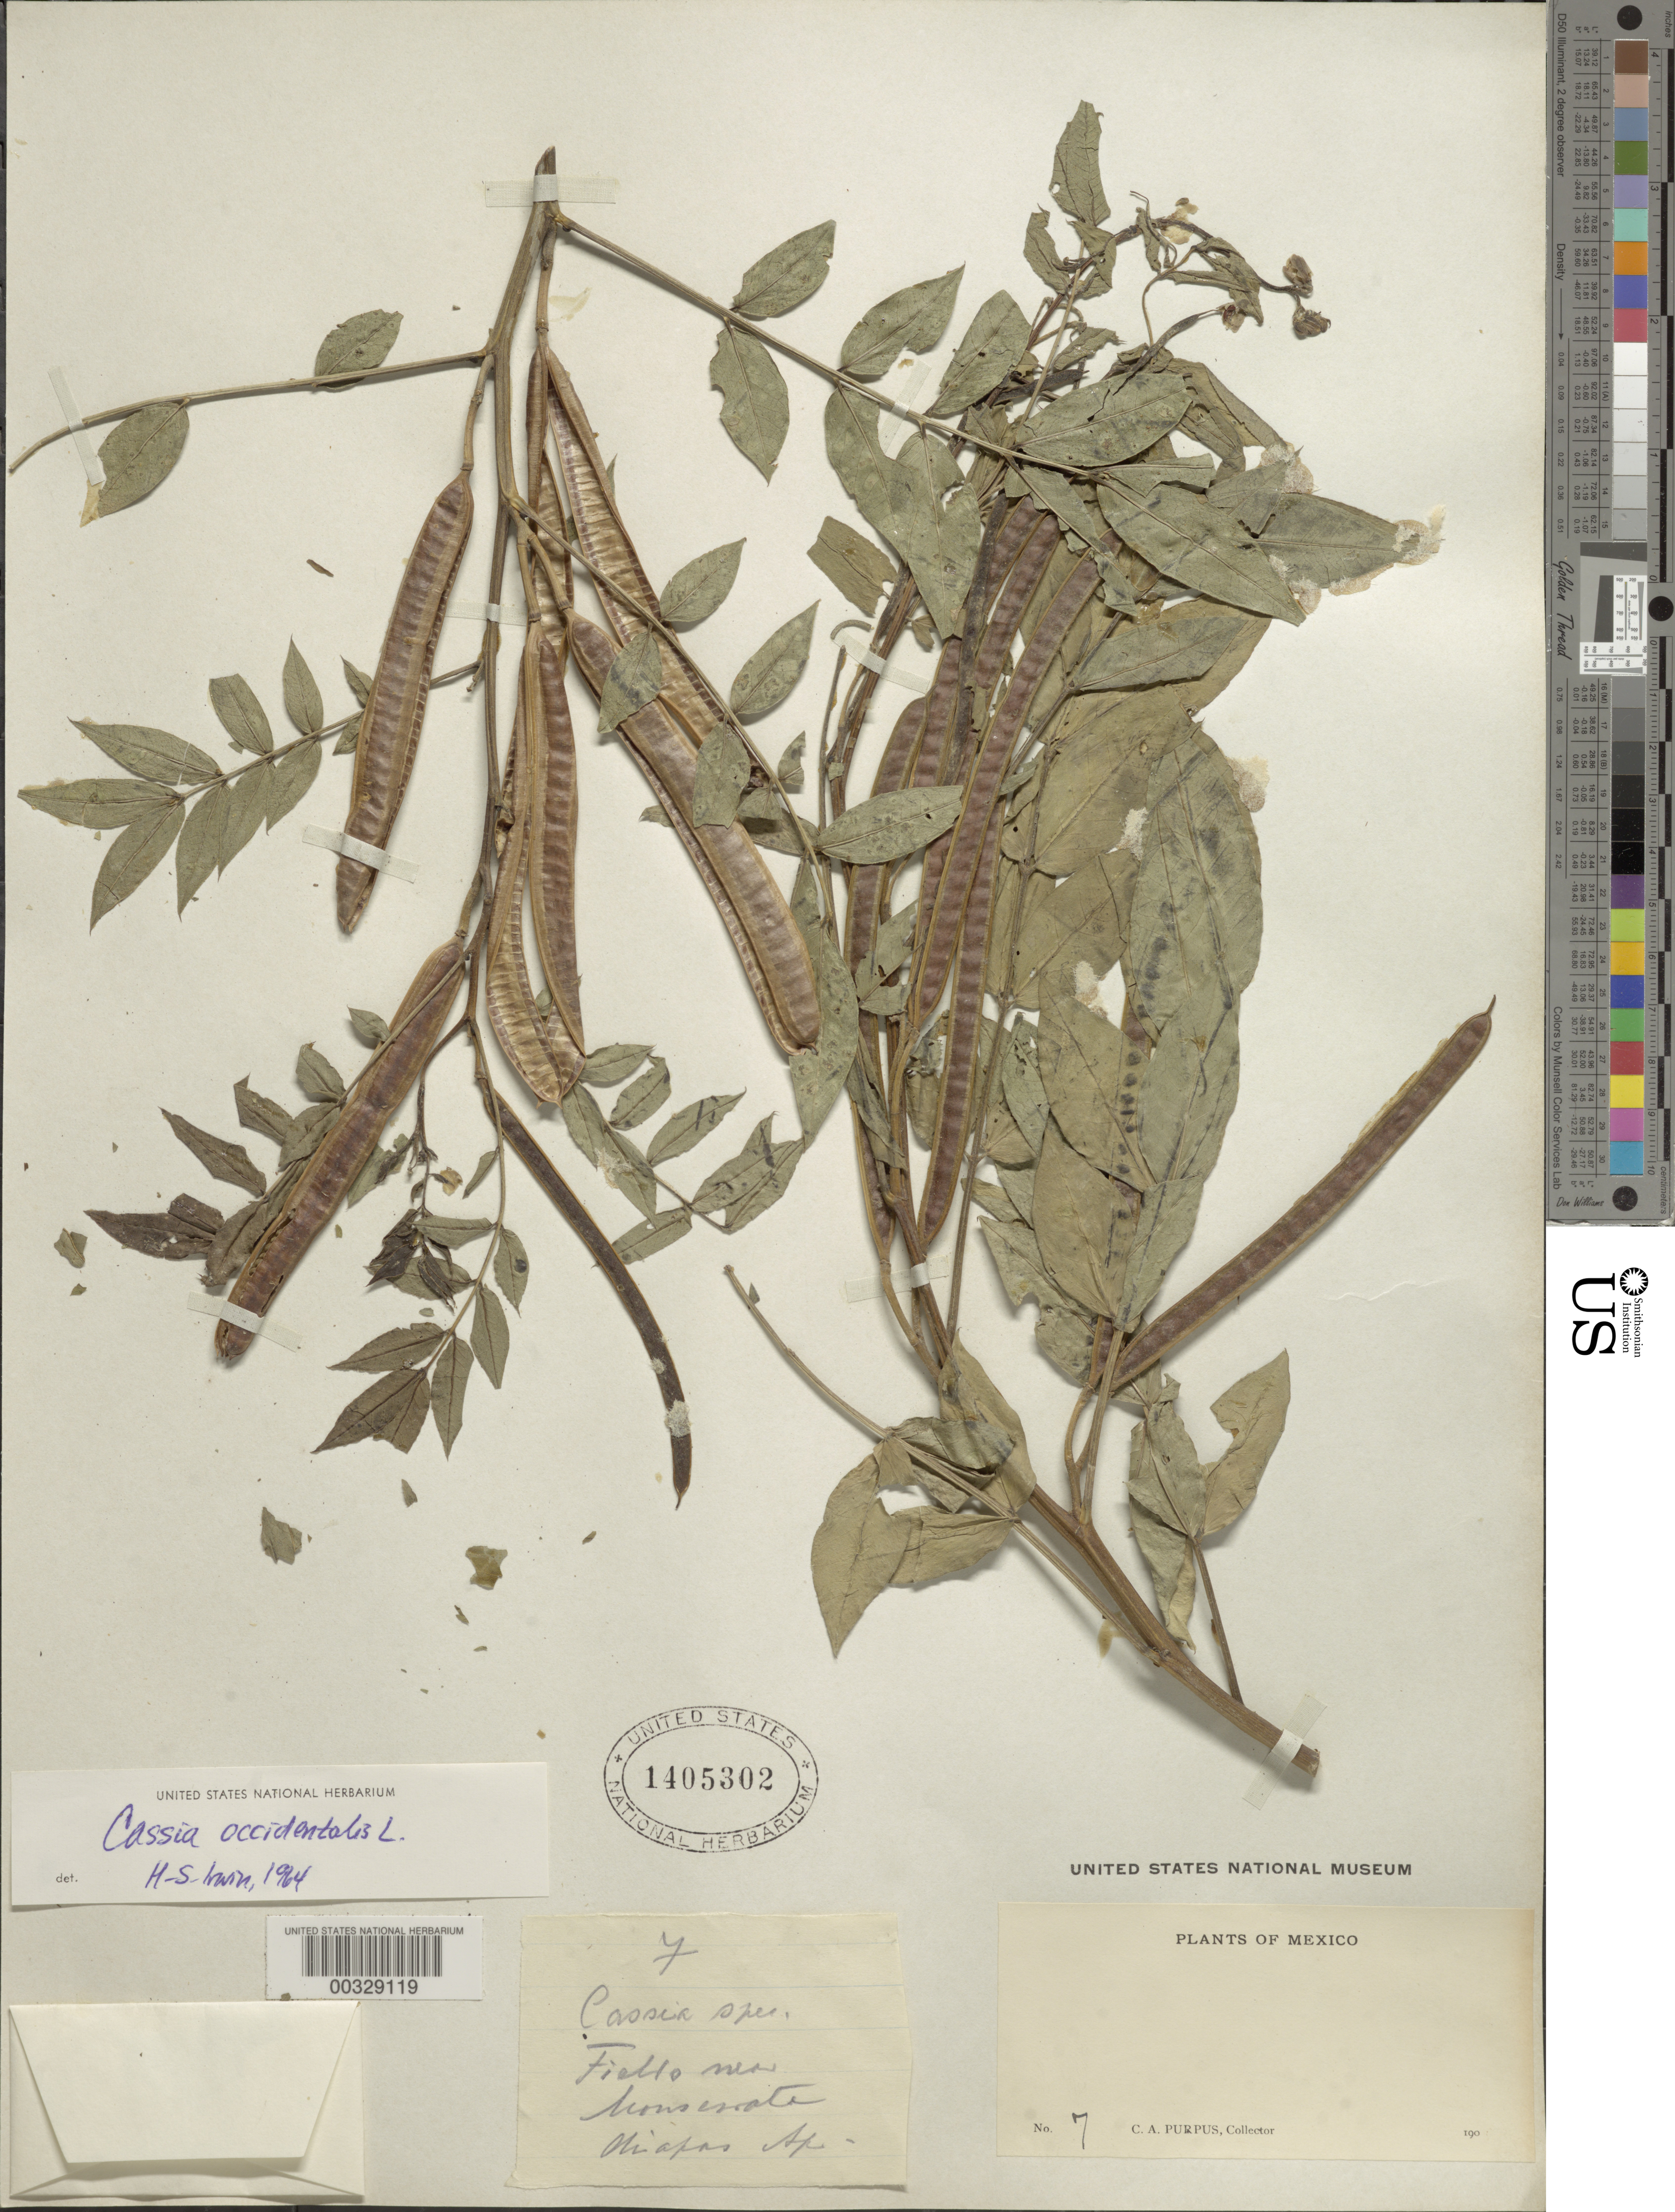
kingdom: Plantae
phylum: Tracheophyta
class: Magnoliopsida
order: Fabales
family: Fabaceae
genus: Senna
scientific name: Senna occidentalis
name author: (L.) Link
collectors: C. A. Purpus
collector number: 7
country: Mexico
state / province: Chiapas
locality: Monserrate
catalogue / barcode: US 1405302